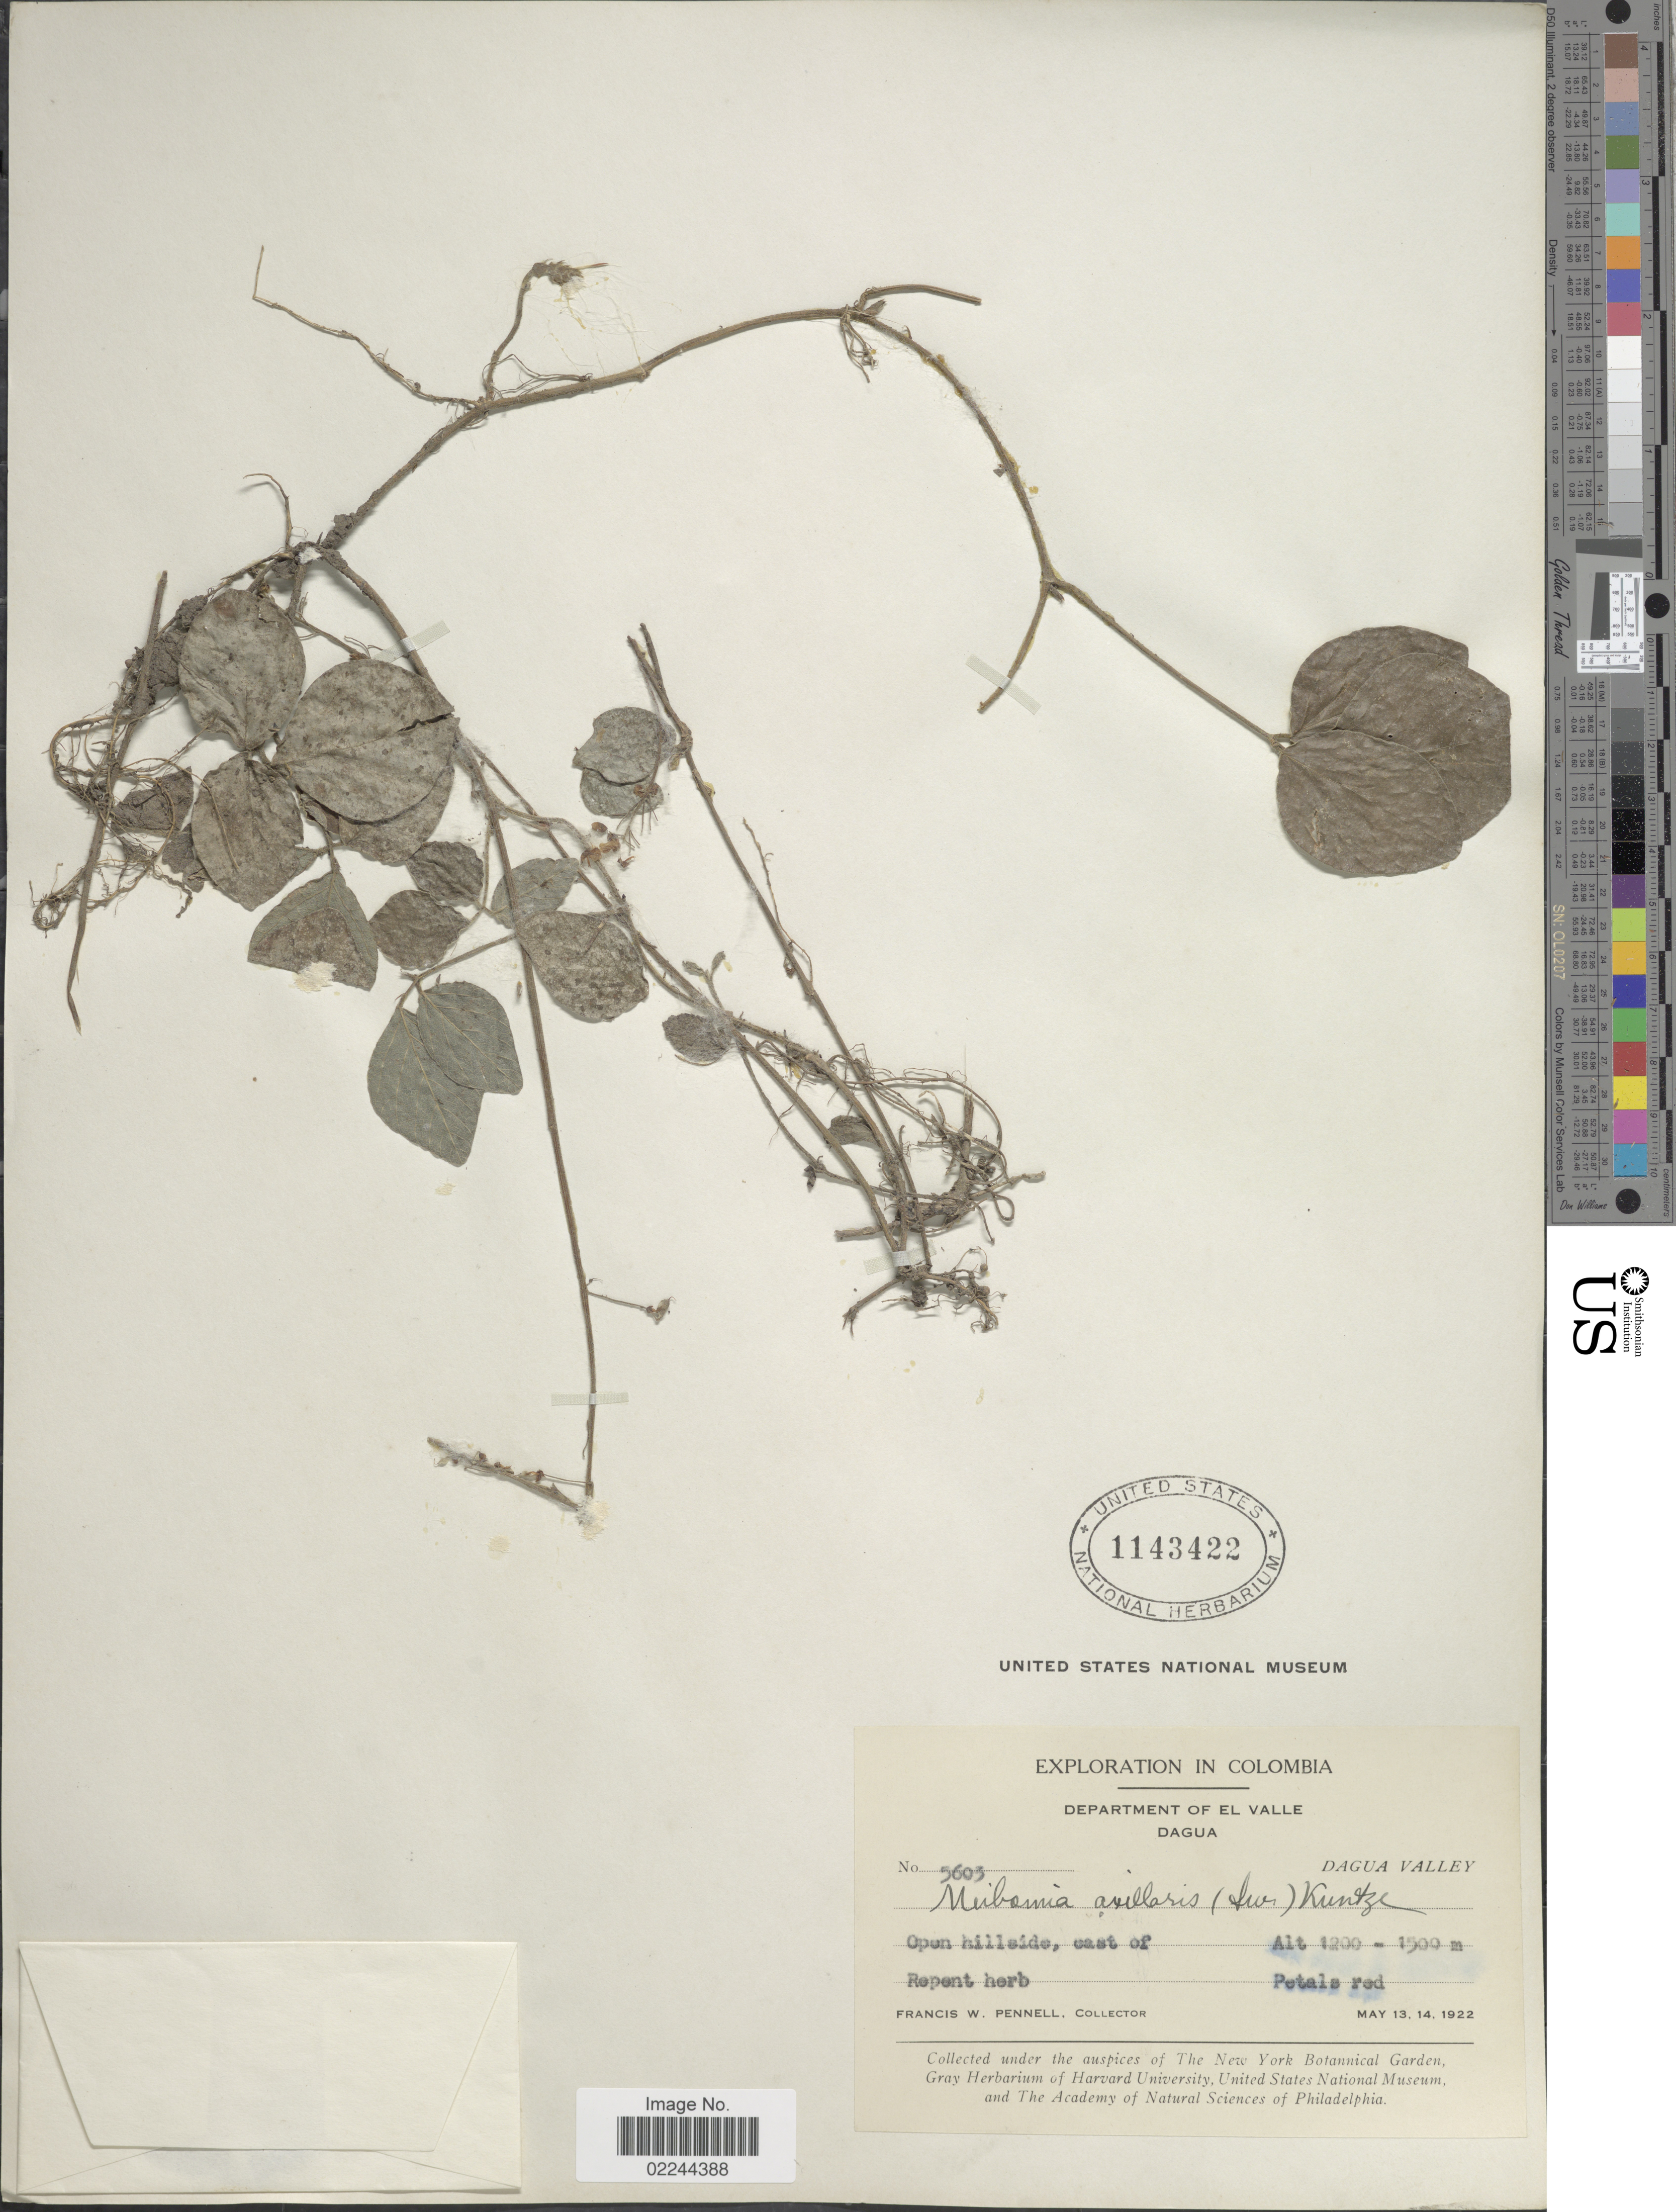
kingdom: Plantae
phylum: Tracheophyta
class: Magnoliopsida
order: Fabales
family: Fabaceae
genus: Desmodium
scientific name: Desmodium axillare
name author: (Sw.) DC.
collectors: F. W. Pennell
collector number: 5603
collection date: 1922-05-13/1922-05-14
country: Colombia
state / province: Valle del Cauca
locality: Department of El Valle. Dagua. Dagua Valley. Open hillside, east of Repent herb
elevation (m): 1200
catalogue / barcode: US 1143422